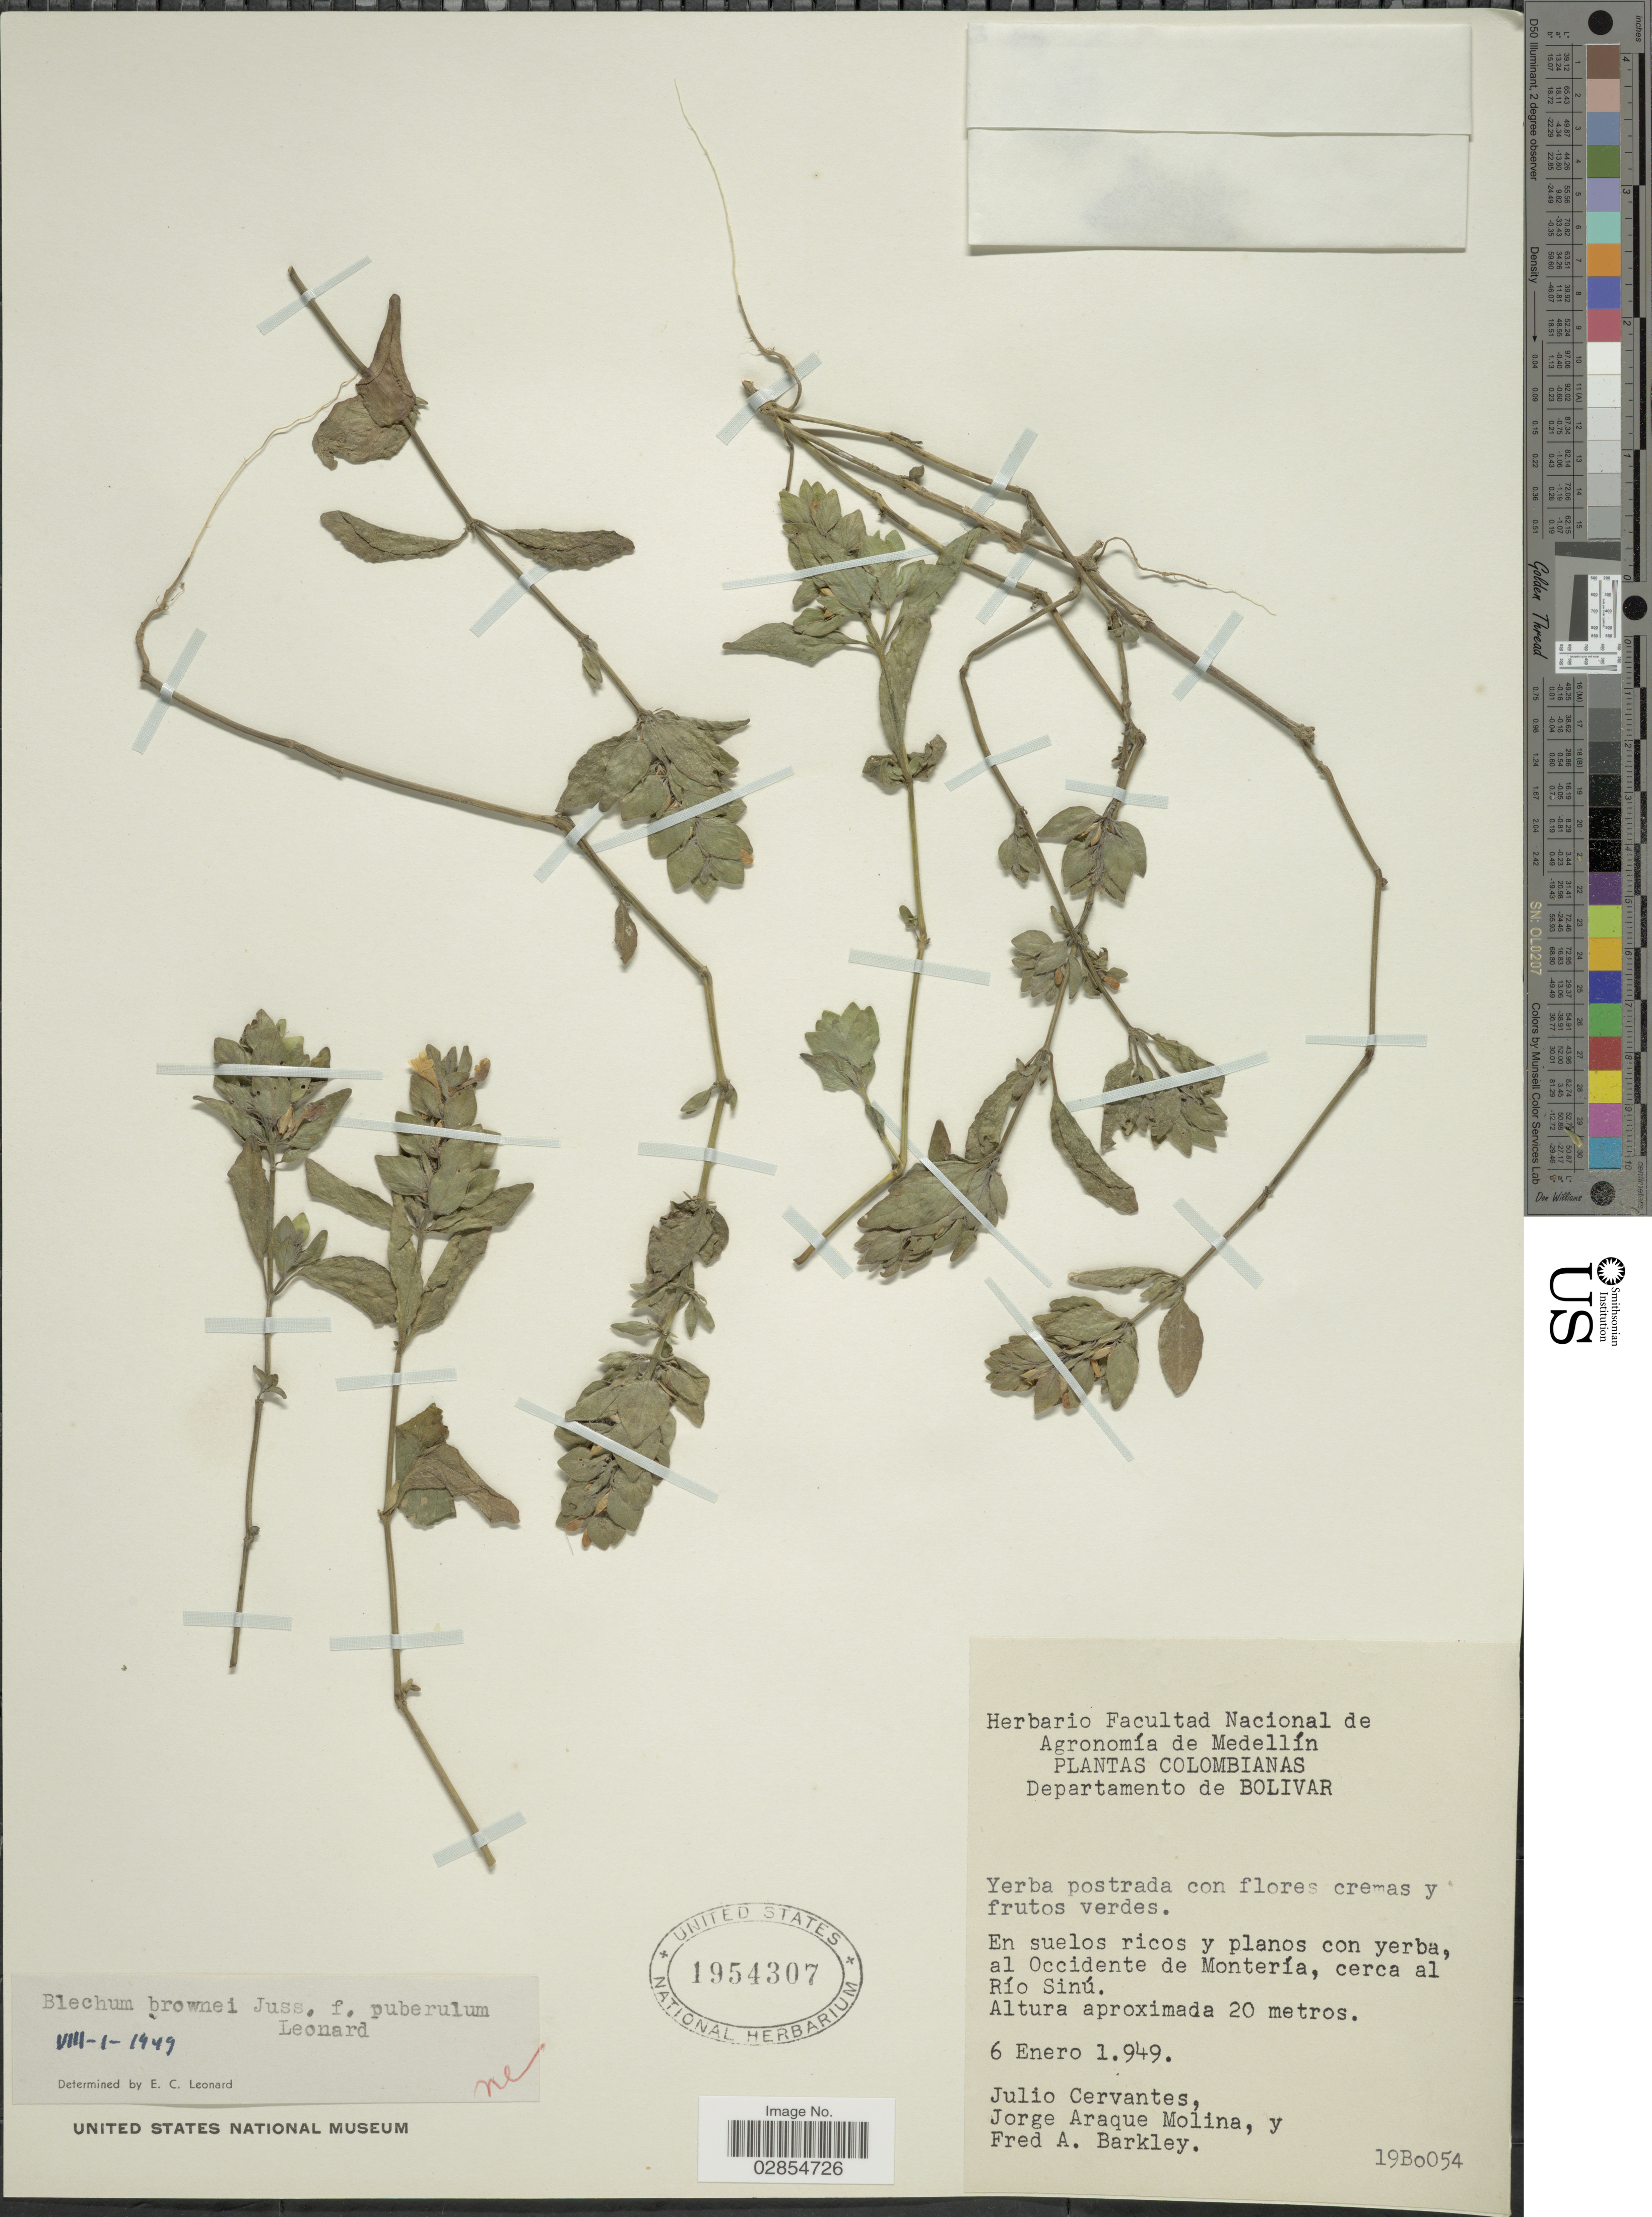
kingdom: Plantae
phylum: Tracheophyta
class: Magnoliopsida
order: Lamiales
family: Acanthaceae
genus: Blechum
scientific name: Blechum pyramidatum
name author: (Lam.) Urb.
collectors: J. Cervantes, J. A. Molina & F. A. Barkley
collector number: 19Bo054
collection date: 1949-01-06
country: Colombia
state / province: Bolívar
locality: Departamento de Bolivar. En suelos ricos y planos con yerba, al Occidente de Montería, cerca al Río Sinú.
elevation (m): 20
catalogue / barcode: US 1954307